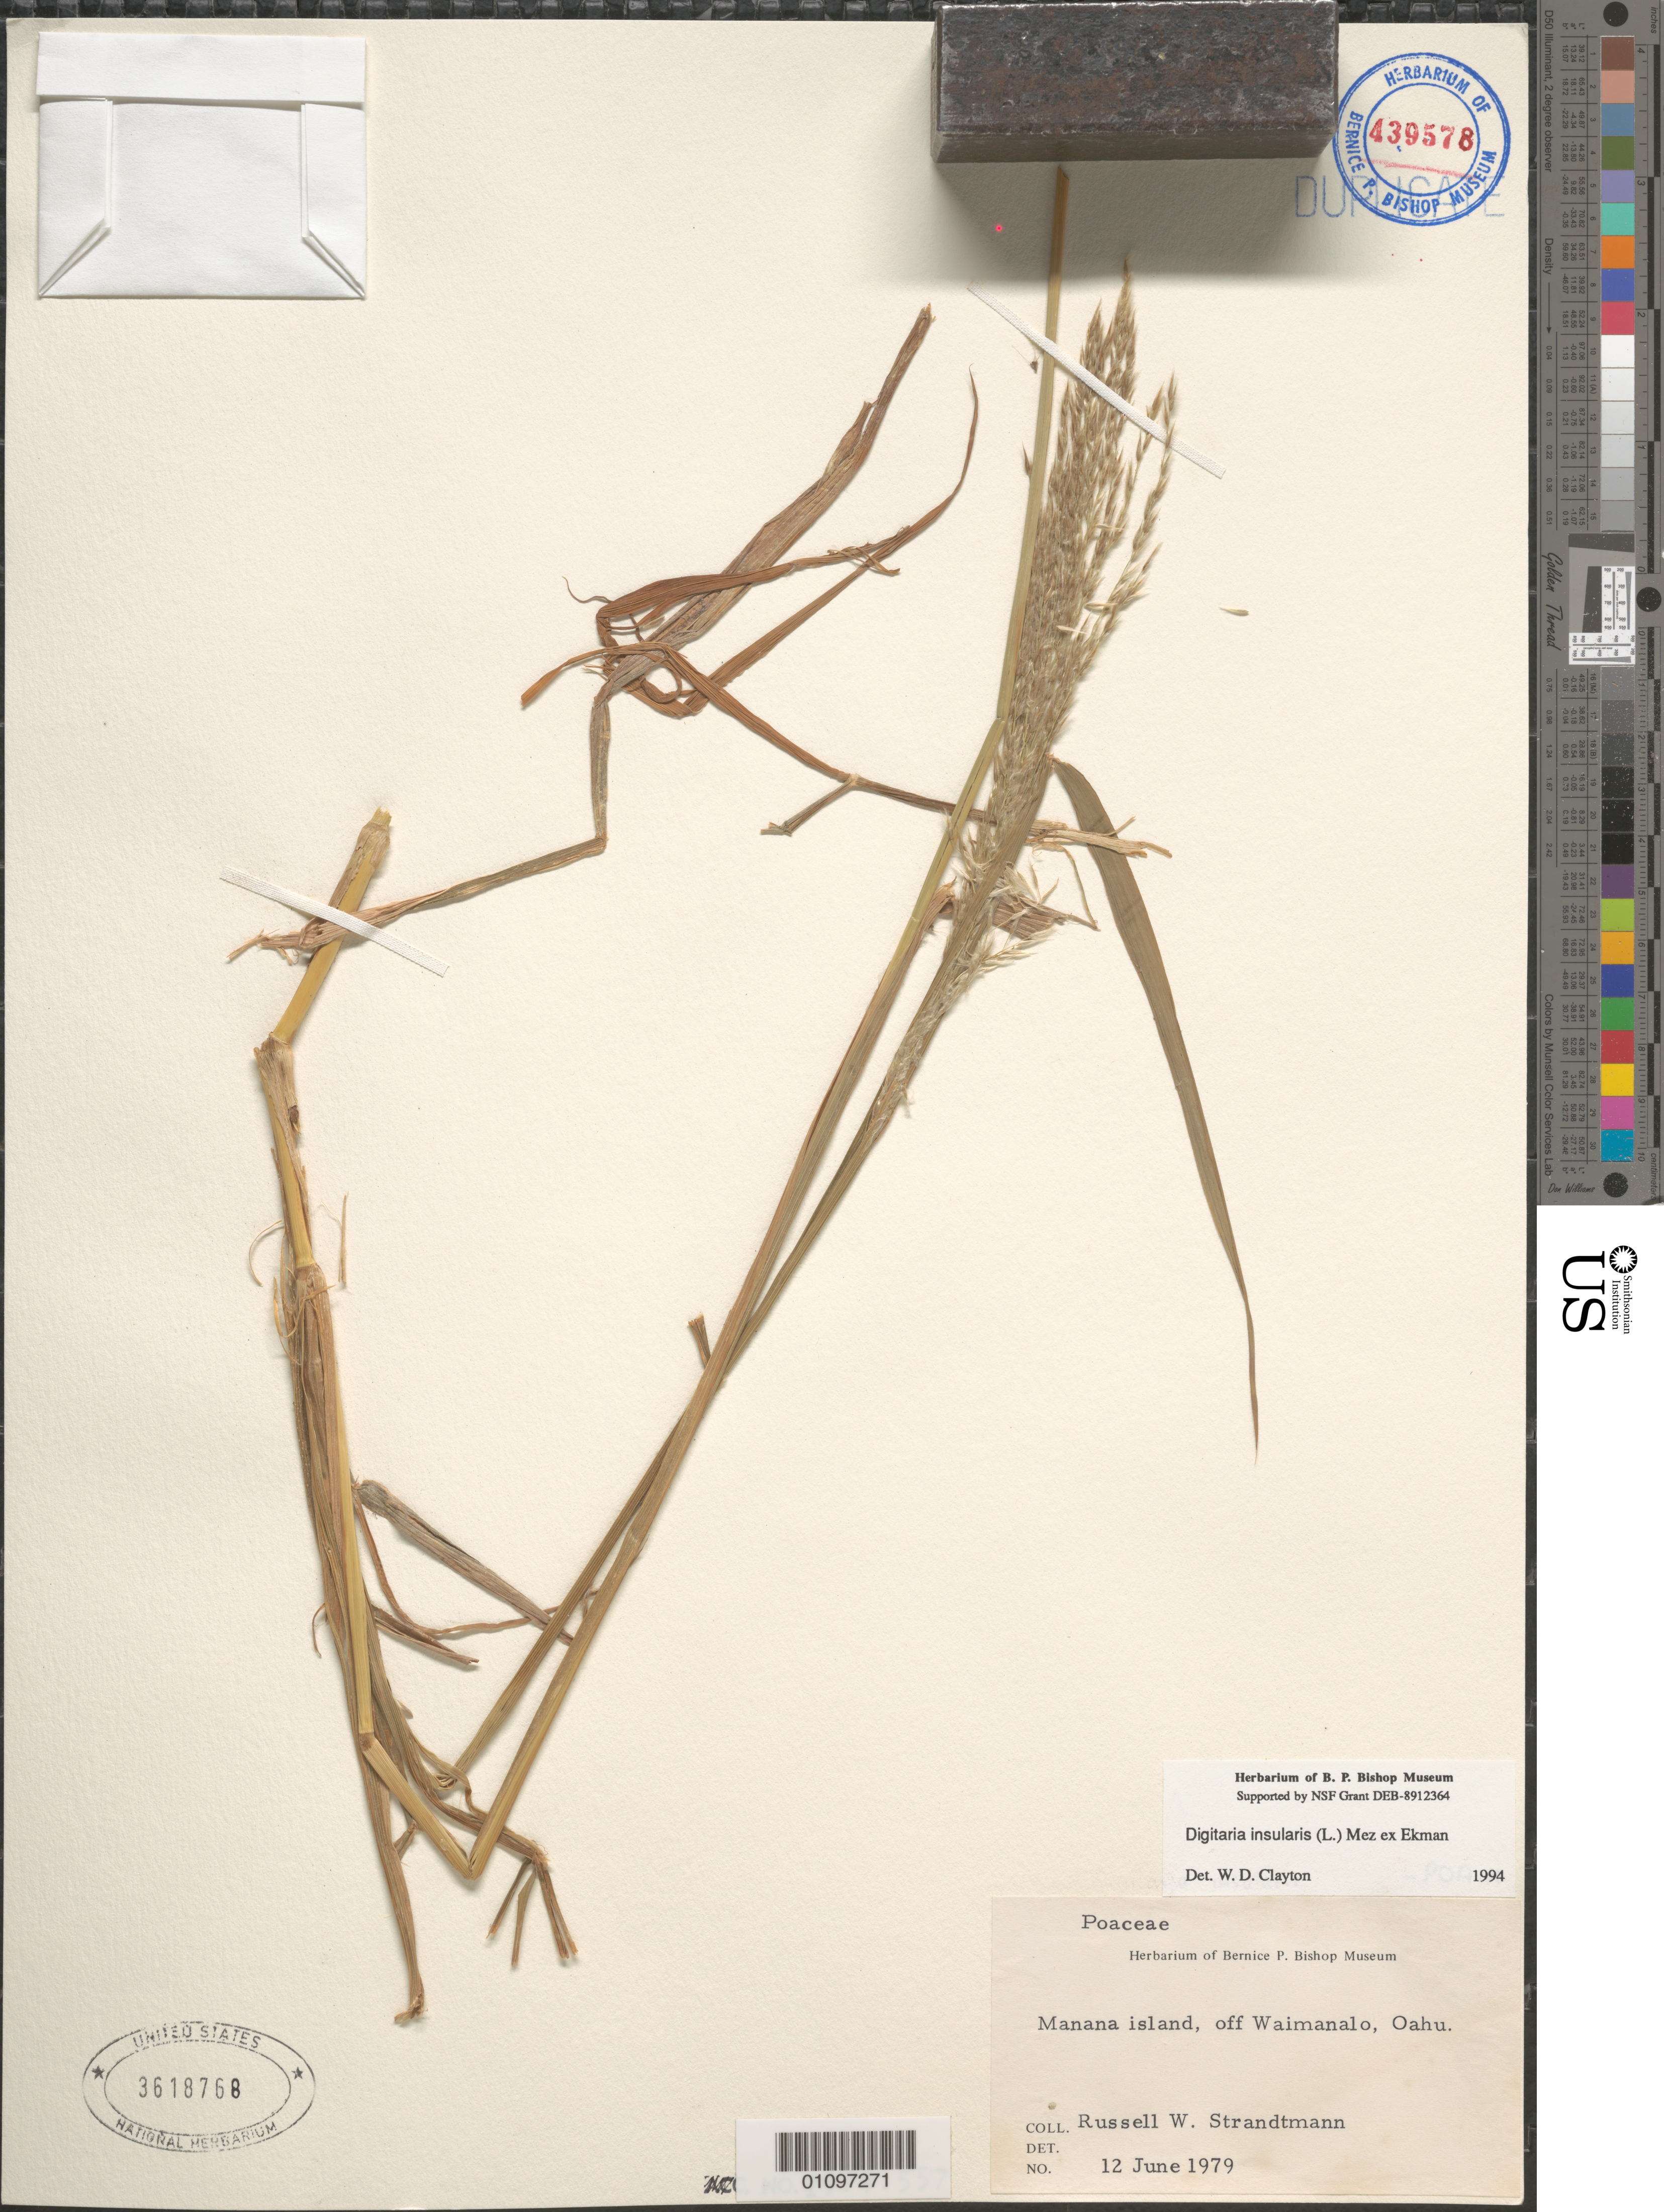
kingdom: Plantae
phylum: Tracheophyta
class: Liliopsida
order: Poales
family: Poaceae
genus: Digitaria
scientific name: Digitaria insularis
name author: (L.) Mez ex Ekman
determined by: Clayton, W. D.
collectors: R. Strandtmann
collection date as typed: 12 Jun 1979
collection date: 1979-06-12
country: United States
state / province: Hawaii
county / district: Honolulu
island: Oahu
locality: Waimanalo, Manana island.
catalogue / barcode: US 3618768